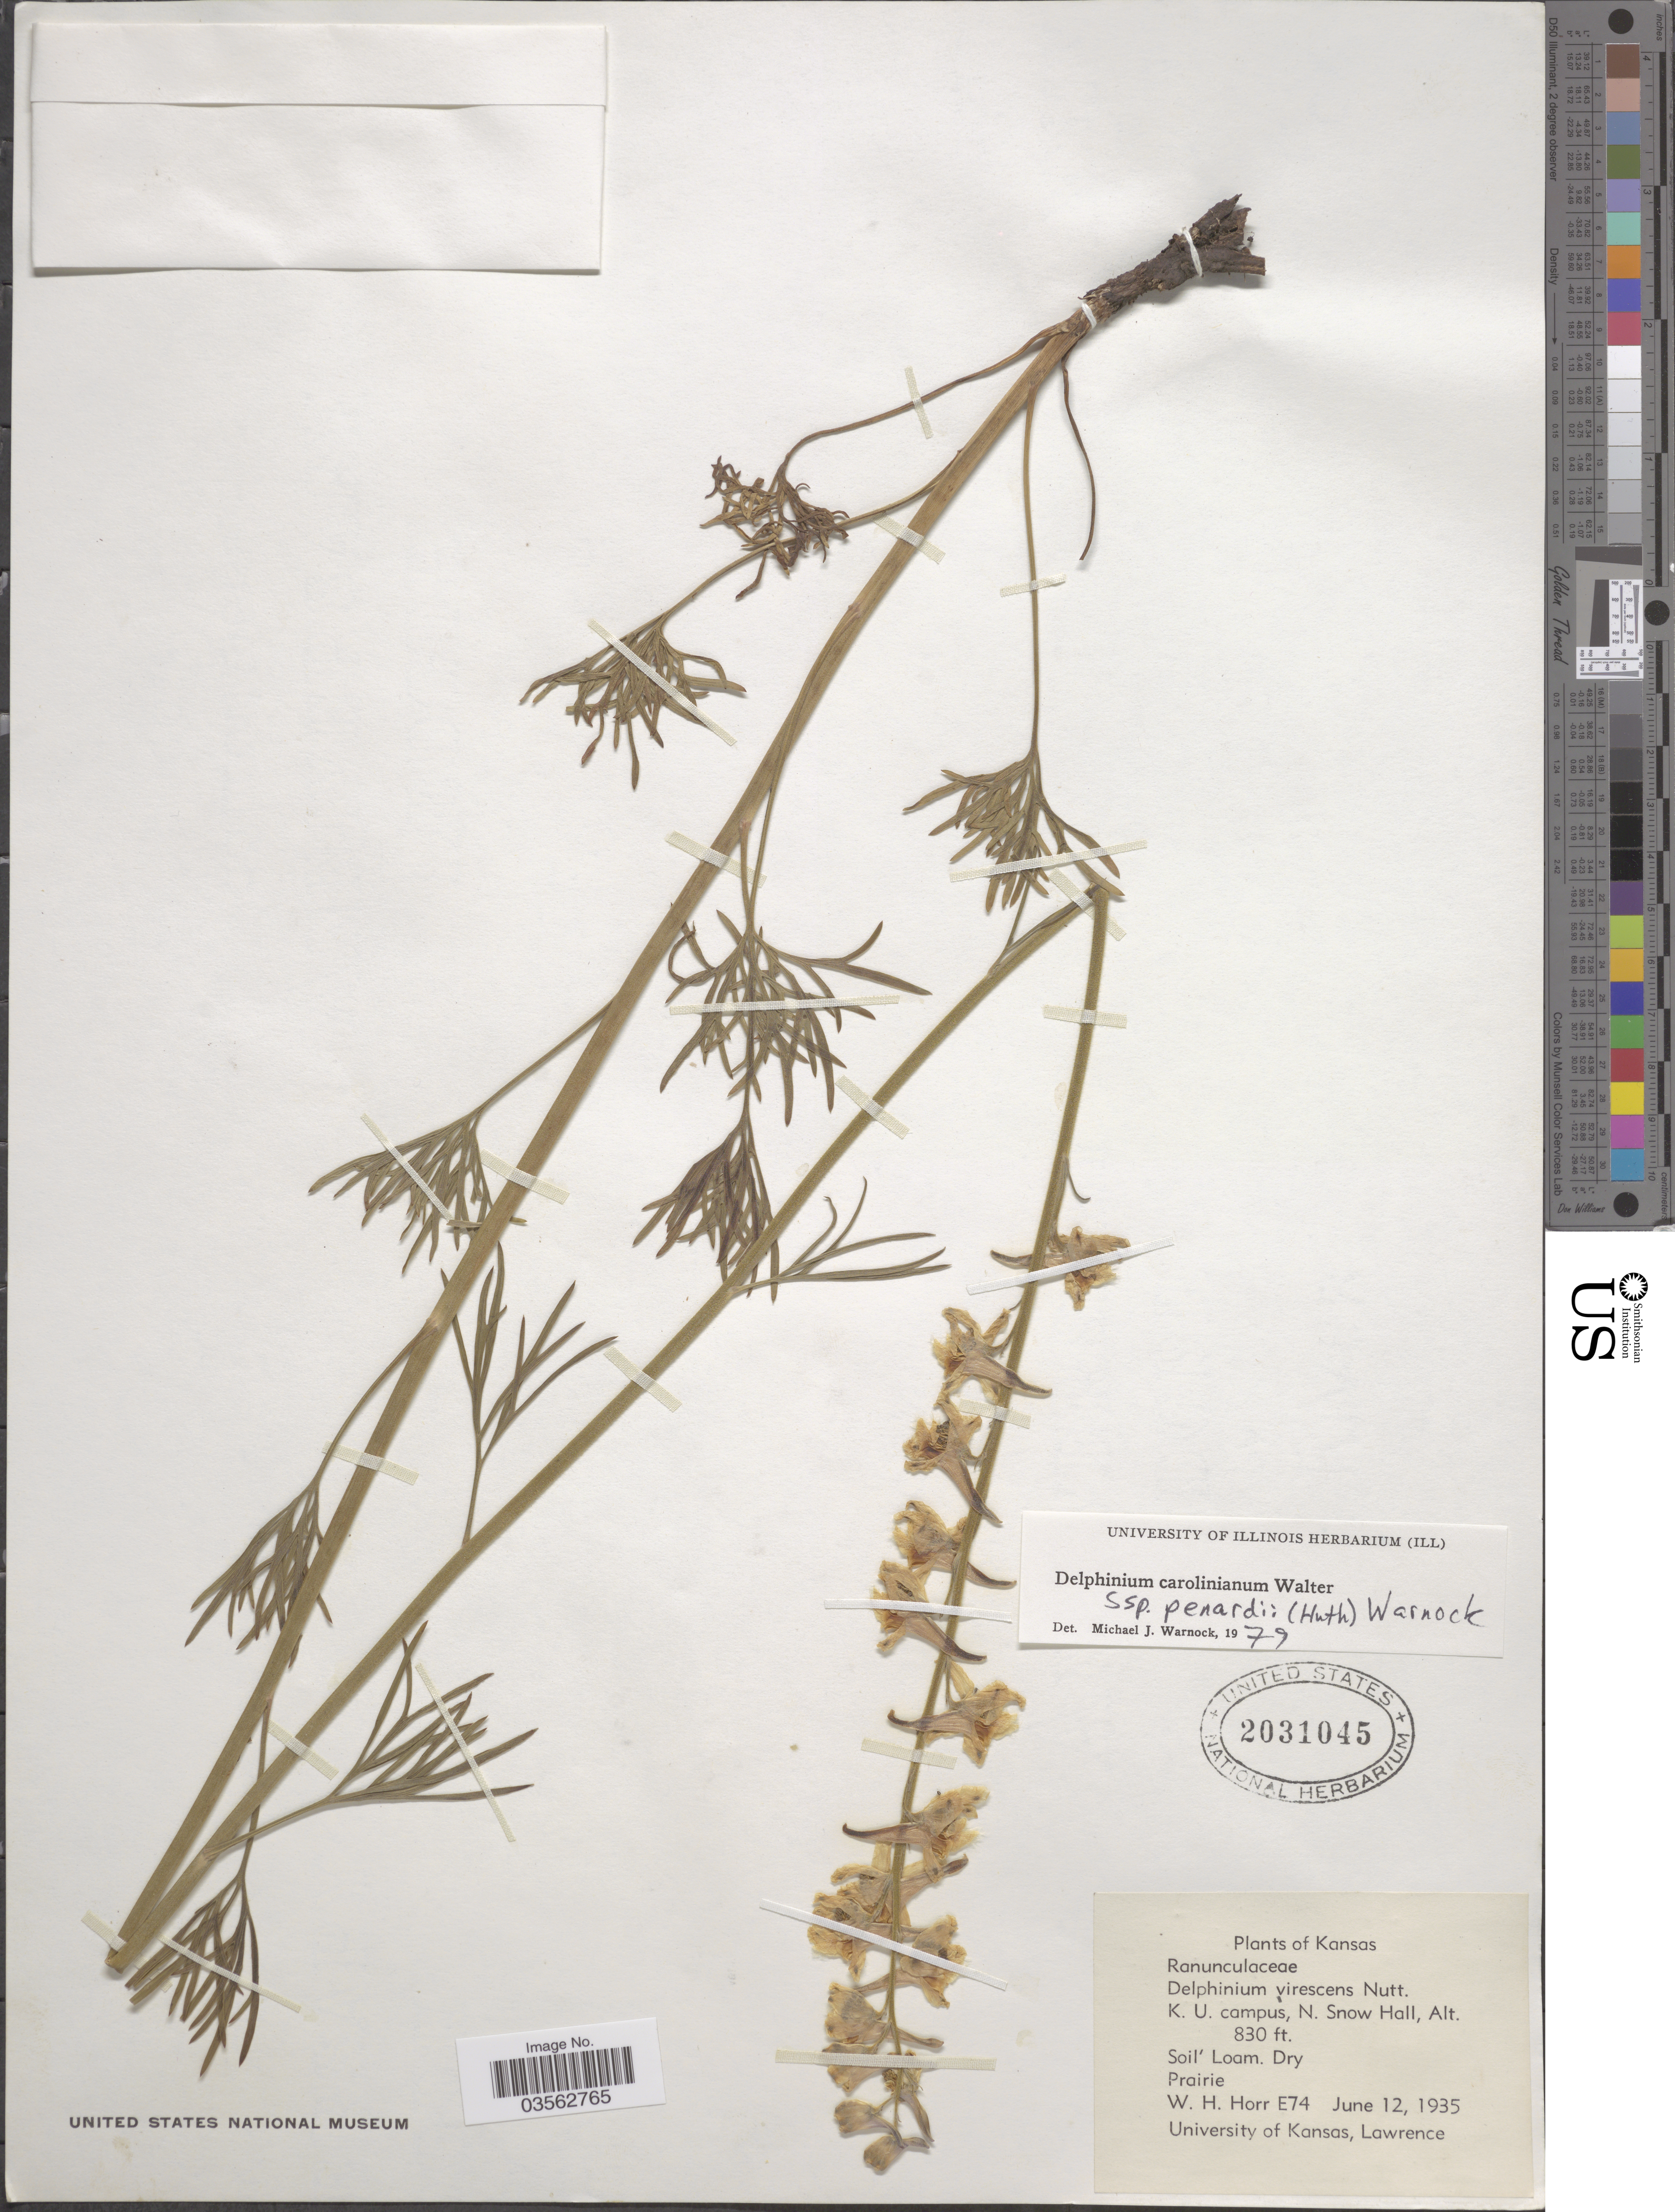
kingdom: Plantae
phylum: Tracheophyta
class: Magnoliopsida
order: Ranunculales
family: Ranunculaceae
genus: Delphinium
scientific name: Delphinium carolinianum subsp. penardii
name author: (Huth) M.J. Warnock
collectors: W. H. Horr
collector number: E74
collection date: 1935-06-12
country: United States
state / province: Kansas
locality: K. U. campus, N. Snow Hall.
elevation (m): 253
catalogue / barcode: US 2031045